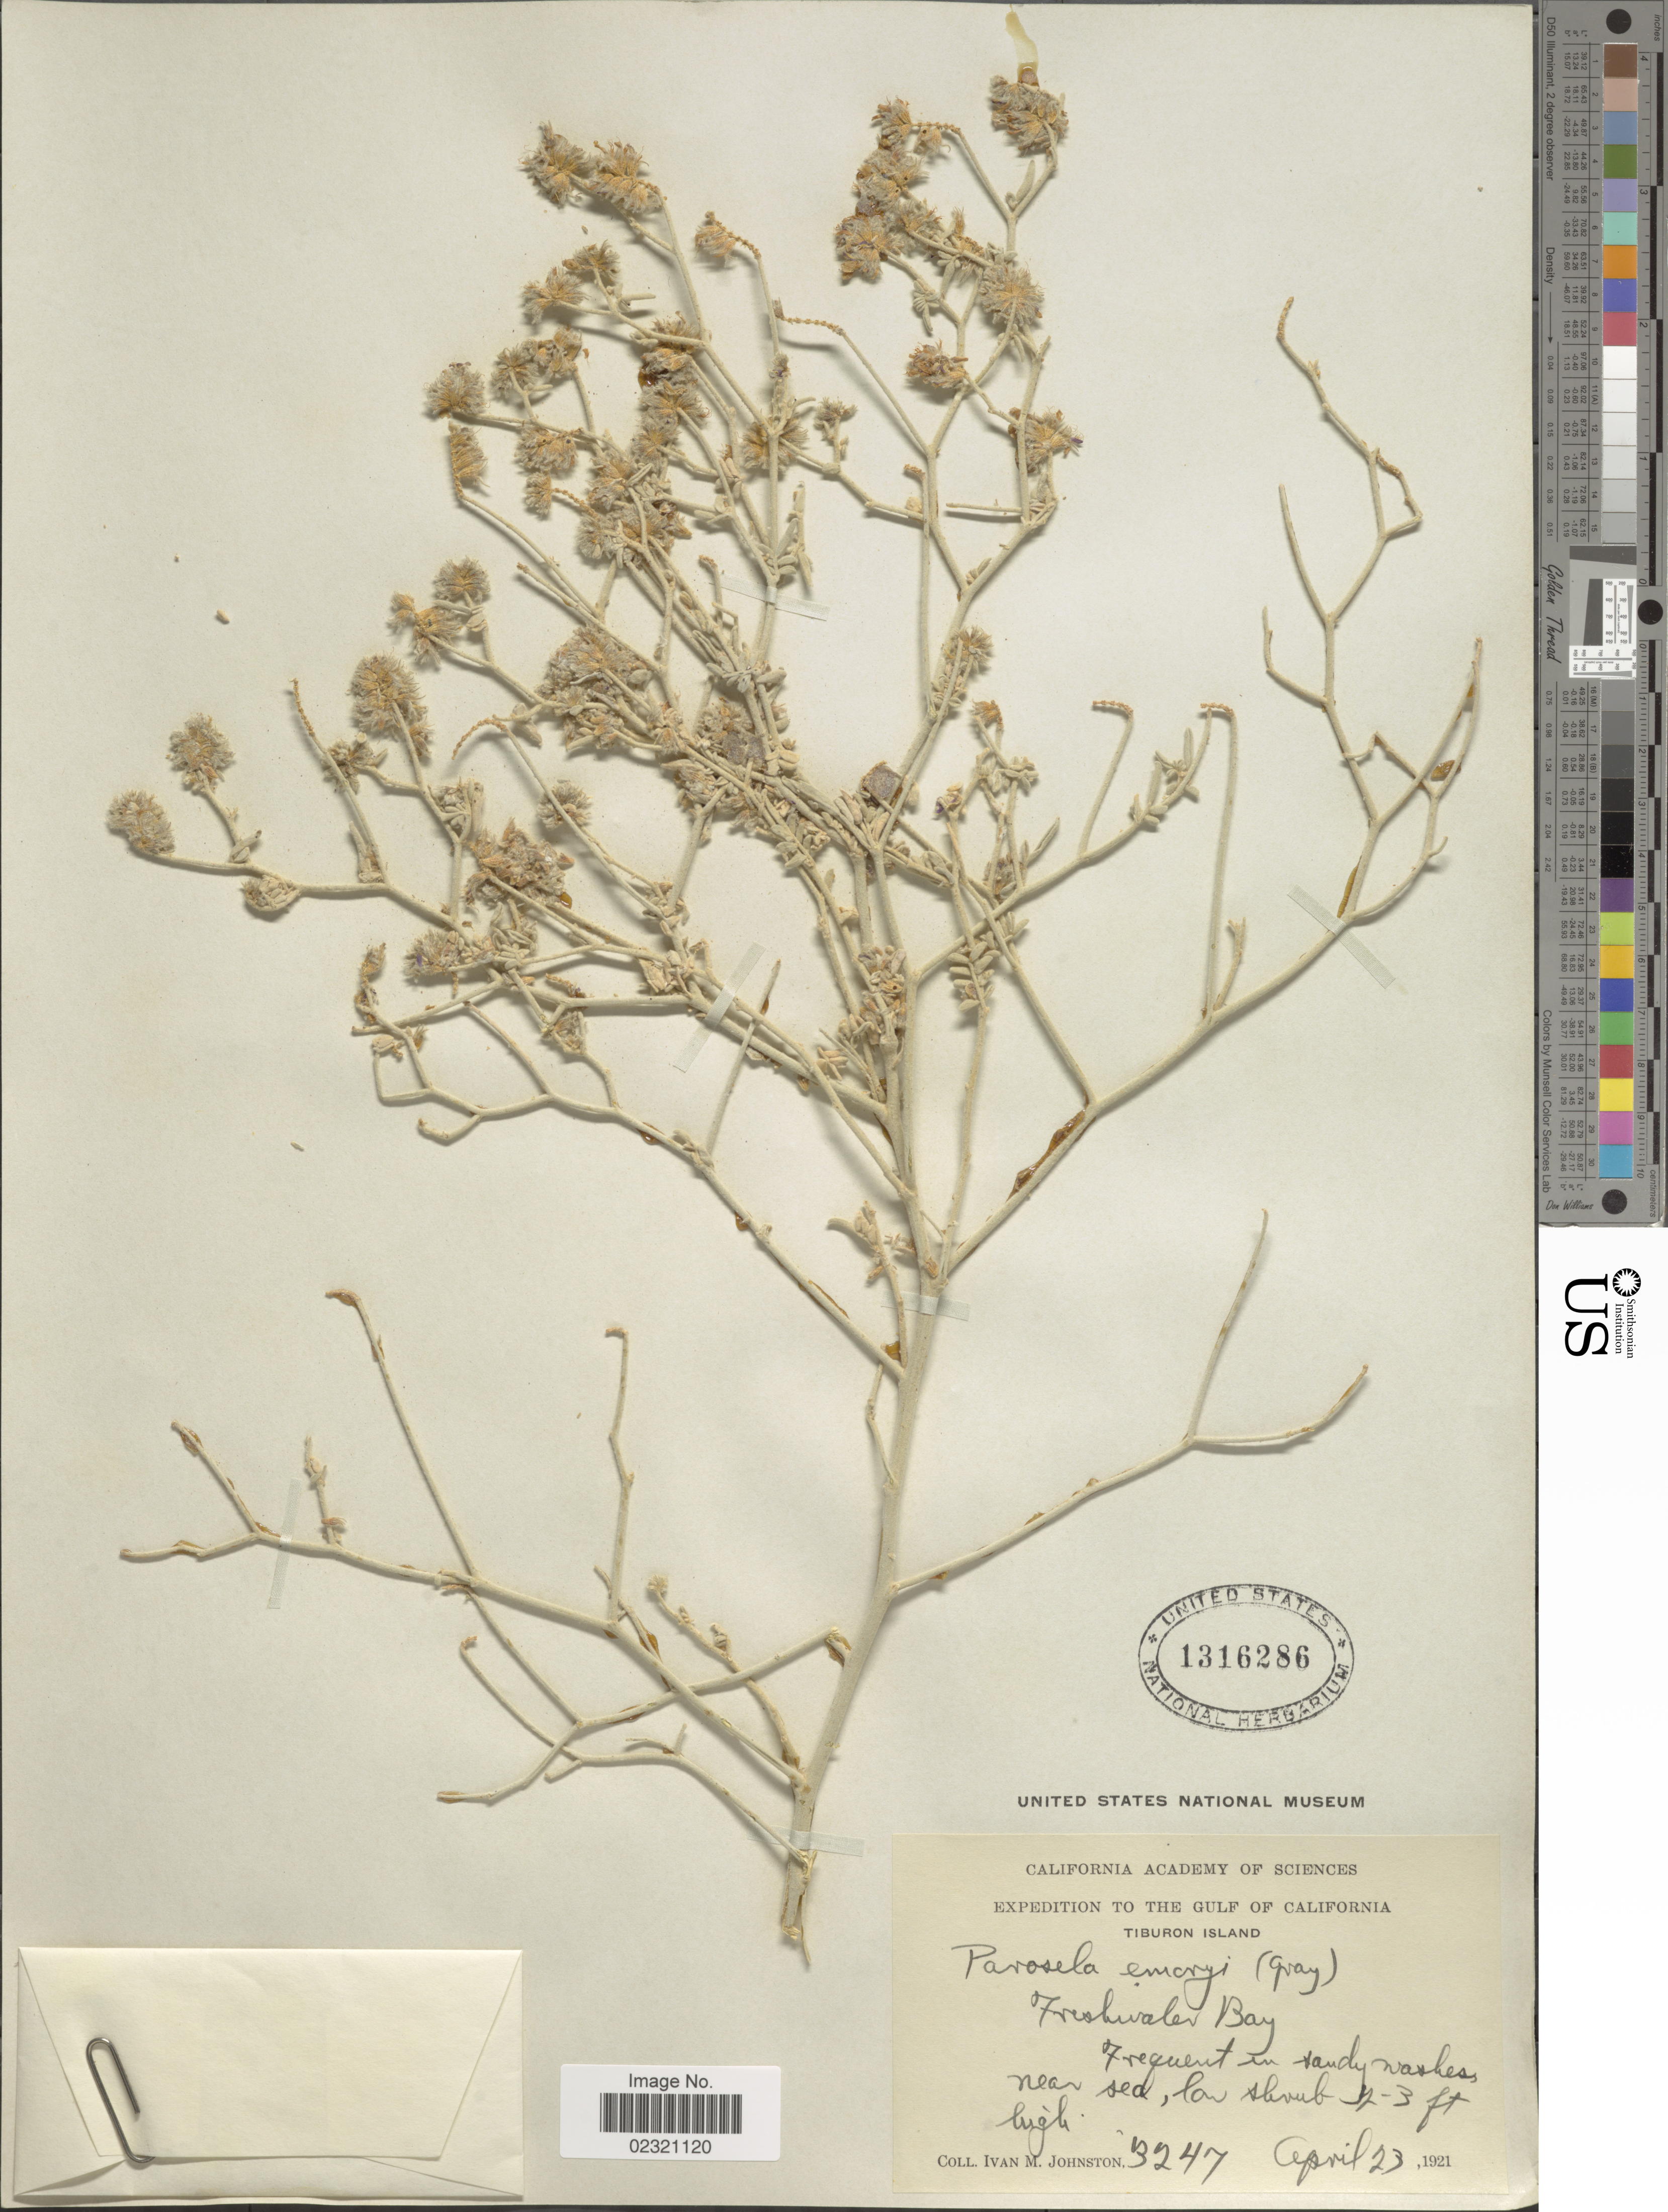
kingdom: Plantae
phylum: Tracheophyta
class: Magnoliopsida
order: Fabales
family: Fabaceae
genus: Psorothamnus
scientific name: Psorothamnus emoryi var. emoryi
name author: (A. Gray) Rydb.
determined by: Strong, M. T., (US), Smithsonian Institution - National Museum of Natural History (UNITED STATES)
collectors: I.M. Johnston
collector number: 3247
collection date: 1921-04-23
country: Mexico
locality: The Gulf of California, Tiburon Island, Freshwales Bay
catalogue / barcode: US 1316286